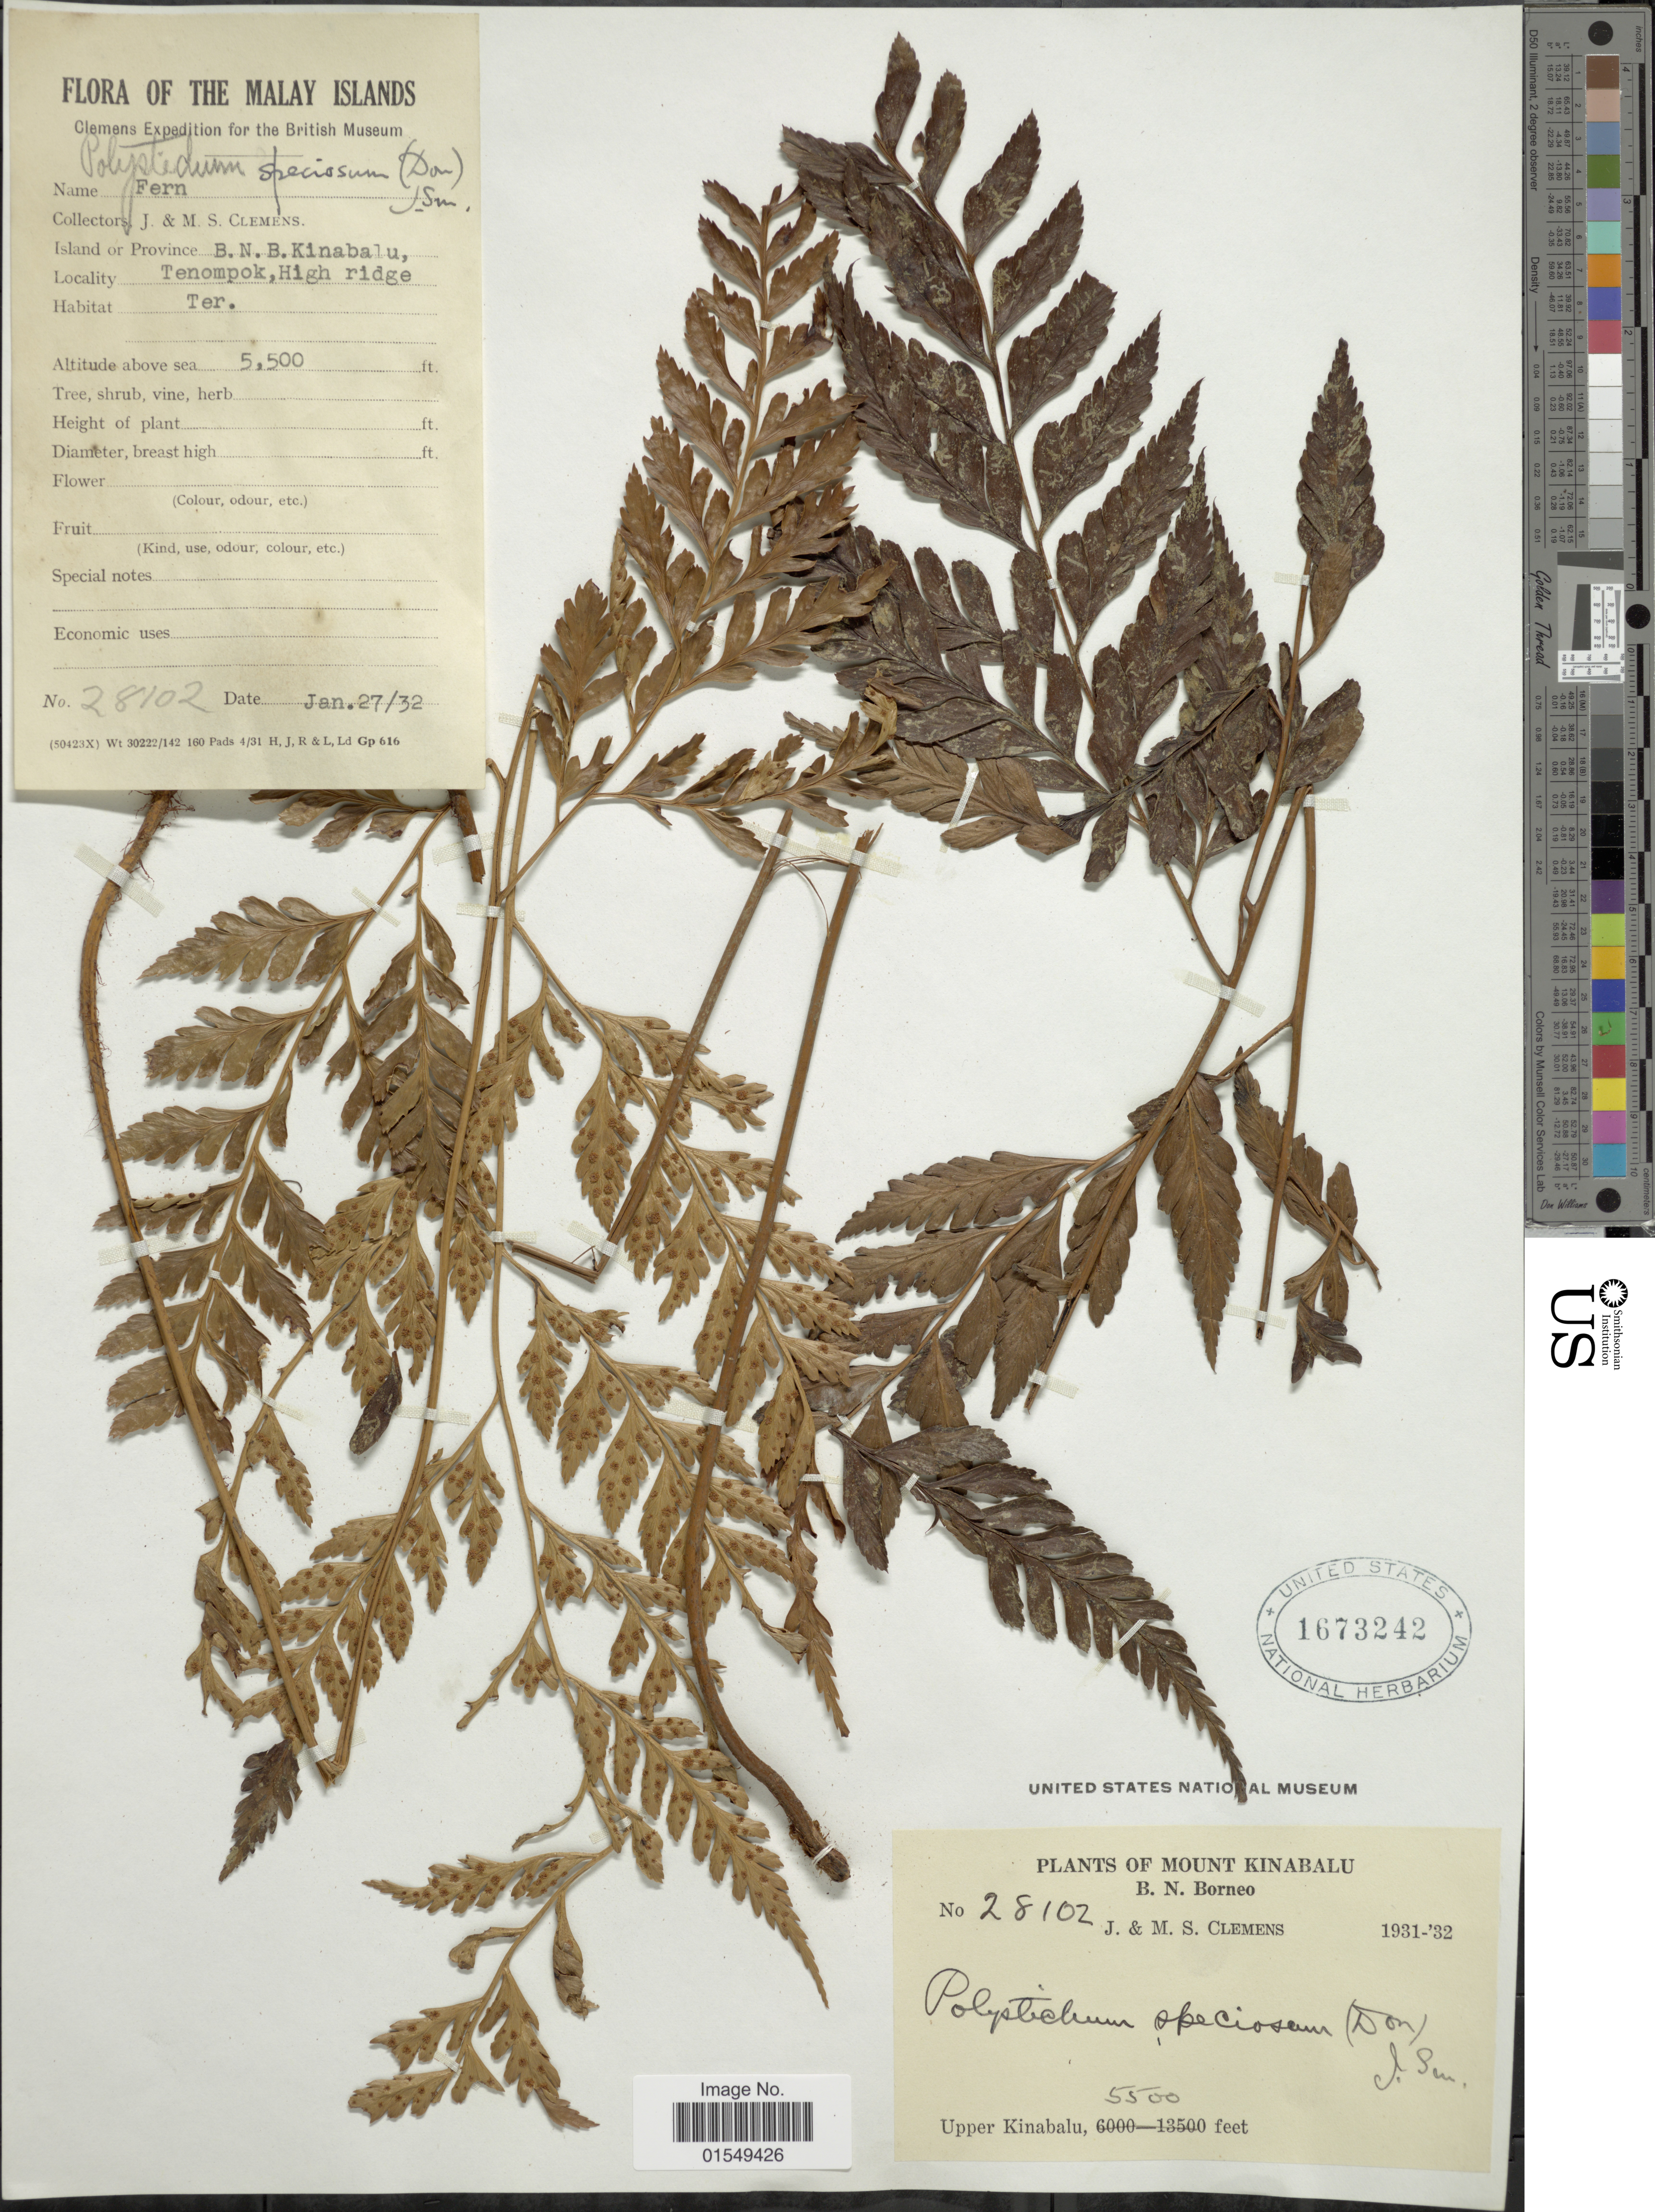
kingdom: Plantae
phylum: Tracheophyta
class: Polypodiopsida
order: Polypodiales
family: Dryopteridaceae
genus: Arachniodes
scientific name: Arachniodes speciosa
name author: (D. Don) Ching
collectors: J. Clemens & M. S. Clemens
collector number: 28102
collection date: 1932-01-27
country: Malaysia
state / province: Sabah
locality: Malay Islands, Mount Kinabalu, B. N. Borneo, Upper Kinabalu, B. N. B., Kinabalu, Tenompok, High ridge Ter.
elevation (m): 1676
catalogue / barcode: US 1673242